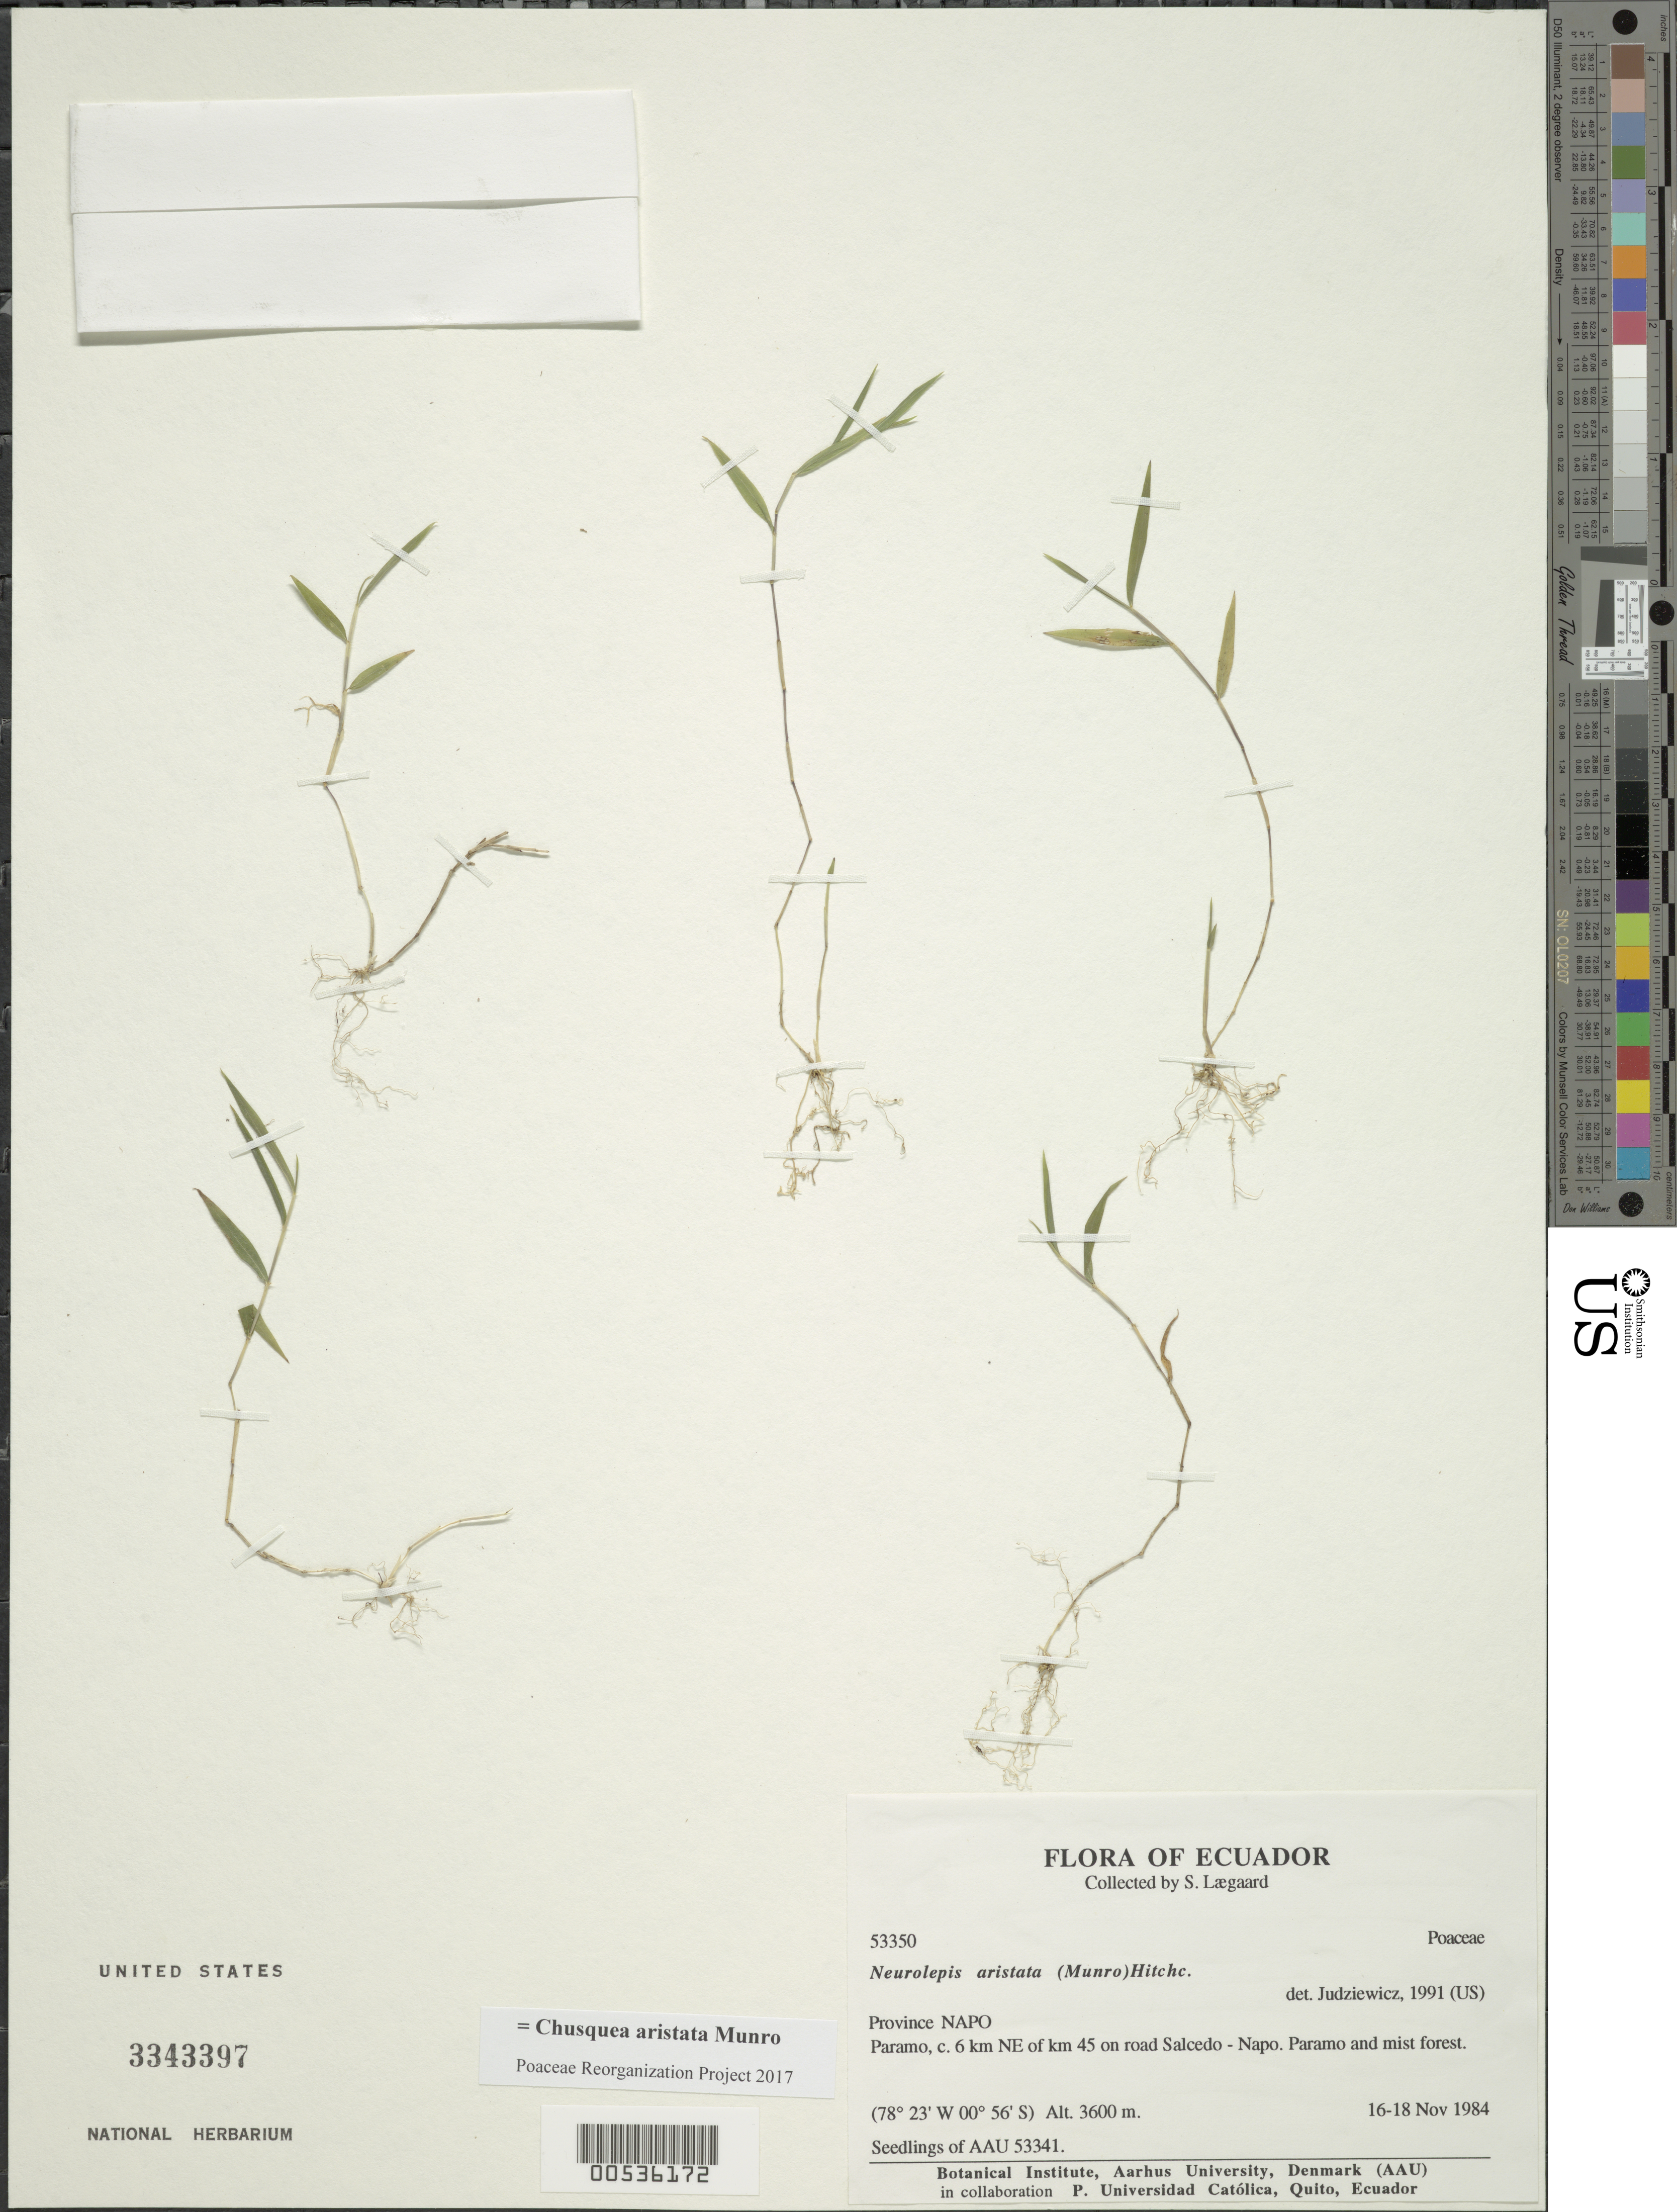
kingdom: Plantae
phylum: Tracheophyta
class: Liliopsida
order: Poales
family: Poaceae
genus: Chusquea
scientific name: Chusquea aristata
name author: Munro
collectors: S. Lægaard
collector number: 53350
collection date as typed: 16 Nov 1984 to 18 Nov 1984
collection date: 1984-11-16/1984-11-18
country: Ecuador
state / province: Napo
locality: NE of salcedo - Napo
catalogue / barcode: US 3343397